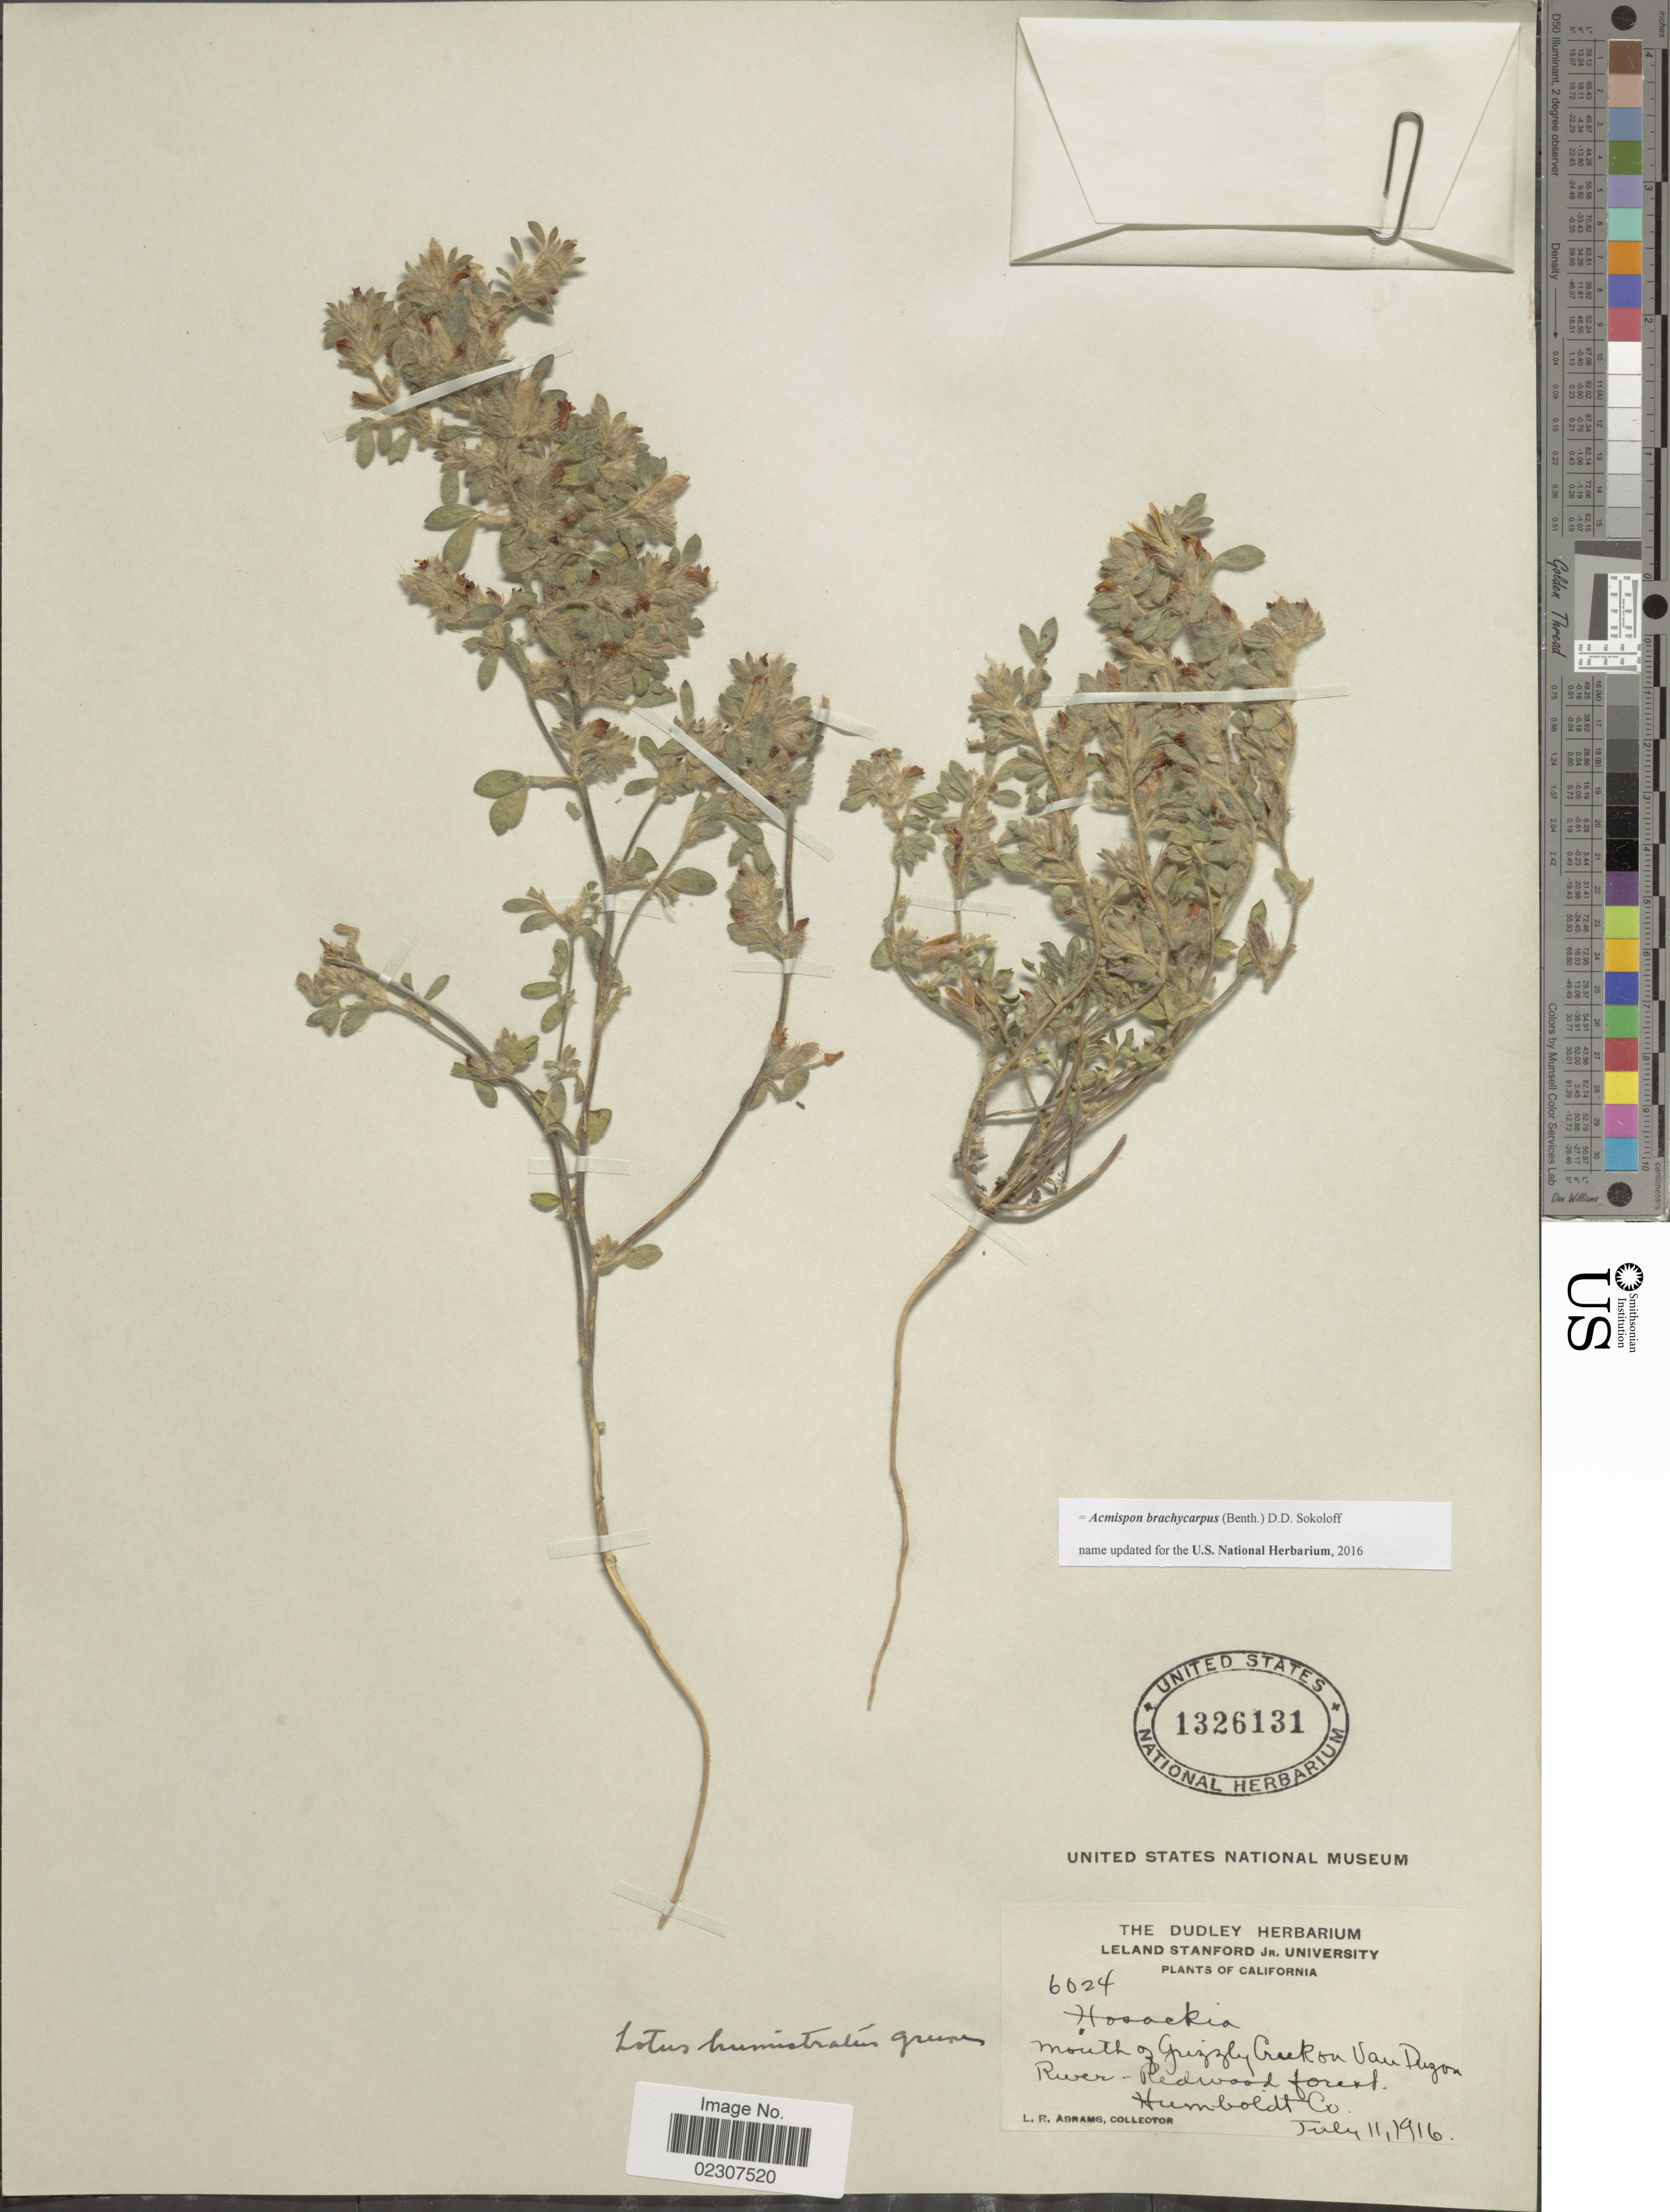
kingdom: Plantae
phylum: Tracheophyta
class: Magnoliopsida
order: Fabales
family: Fabaceae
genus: Acmispon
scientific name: Acmispon brachycarpus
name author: (Benth.) D.D. Sokoloff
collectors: L. Abrams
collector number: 6024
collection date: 1916-07-11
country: United States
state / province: California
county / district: Humboldt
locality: Mouth of Grizzly Creek on Van Ruyon River, Redwood forest, Humboldt Co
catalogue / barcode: US 1326131